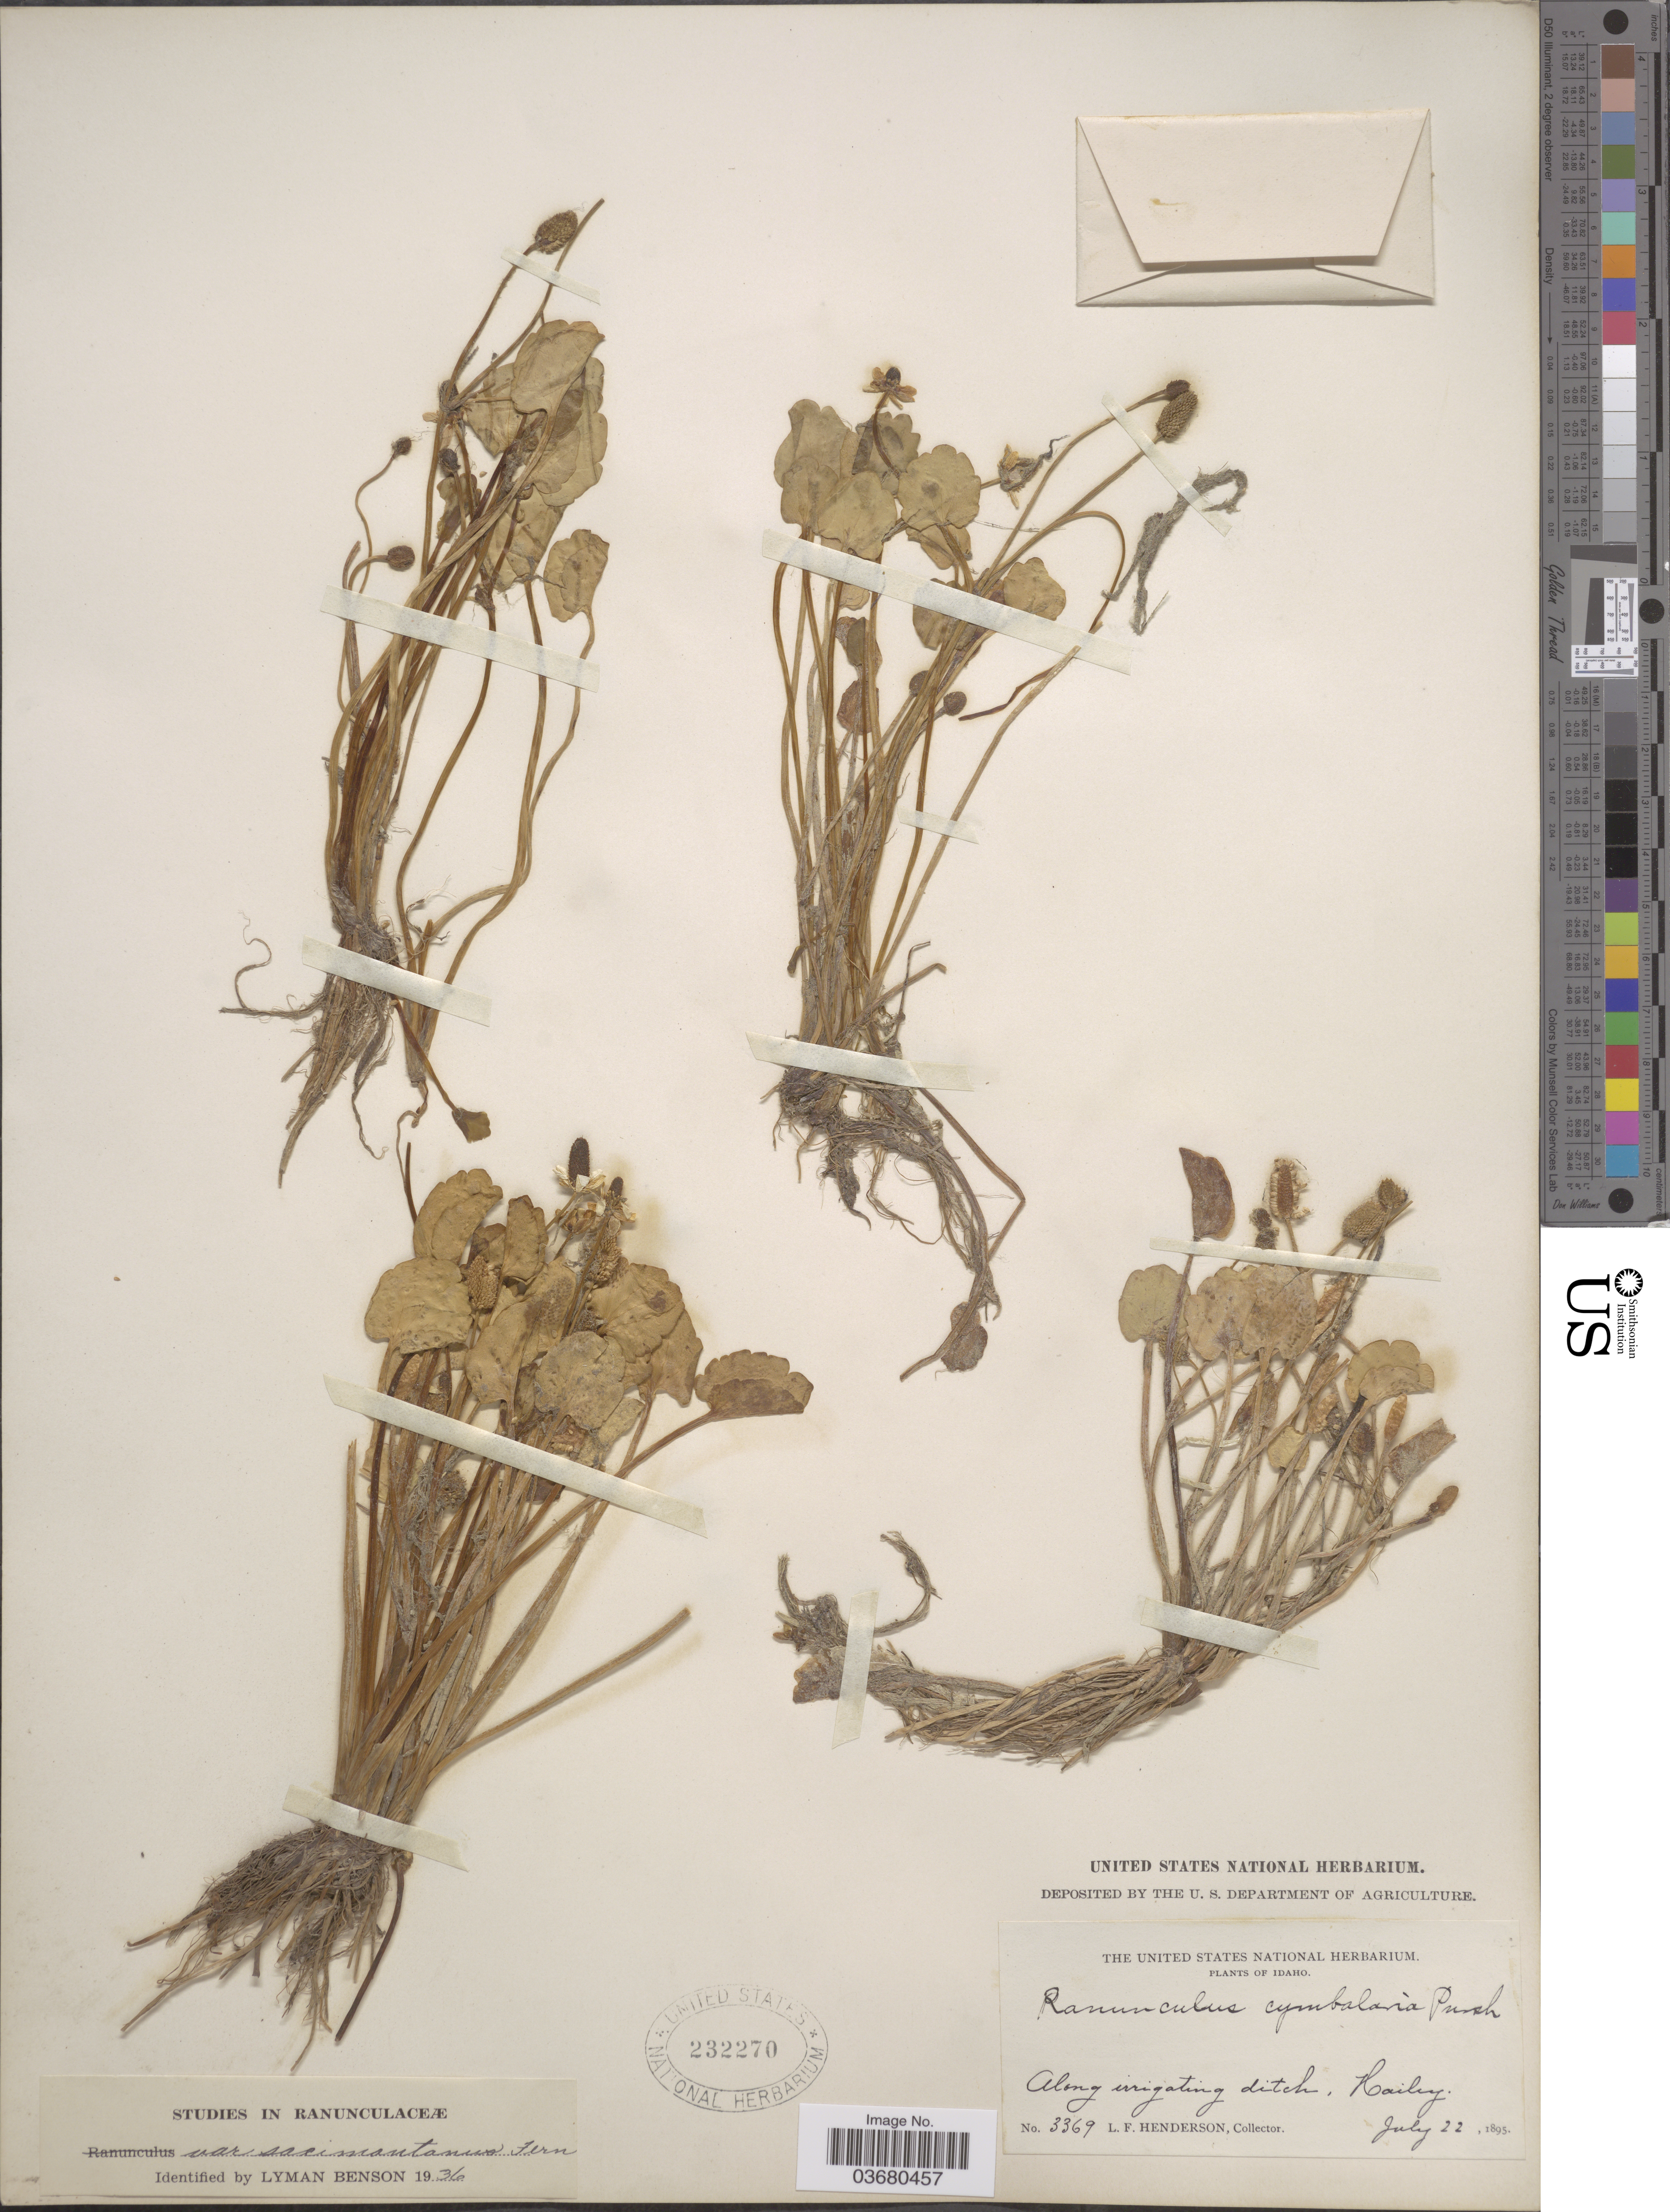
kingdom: Plantae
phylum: Tracheophyta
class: Magnoliopsida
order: Ranunculales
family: Ranunculaceae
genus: Halerpestes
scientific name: Halerpestes cymbalaria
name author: (Pursh) Greene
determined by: Strong, M. T., (US), Smithsonian Institution - National Museum of Natural History (UNITED STATES)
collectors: L. Henderson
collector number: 3369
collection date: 1895-07-22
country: United States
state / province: Idaho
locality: Along irrigating ditch, Hailey.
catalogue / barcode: US 232270